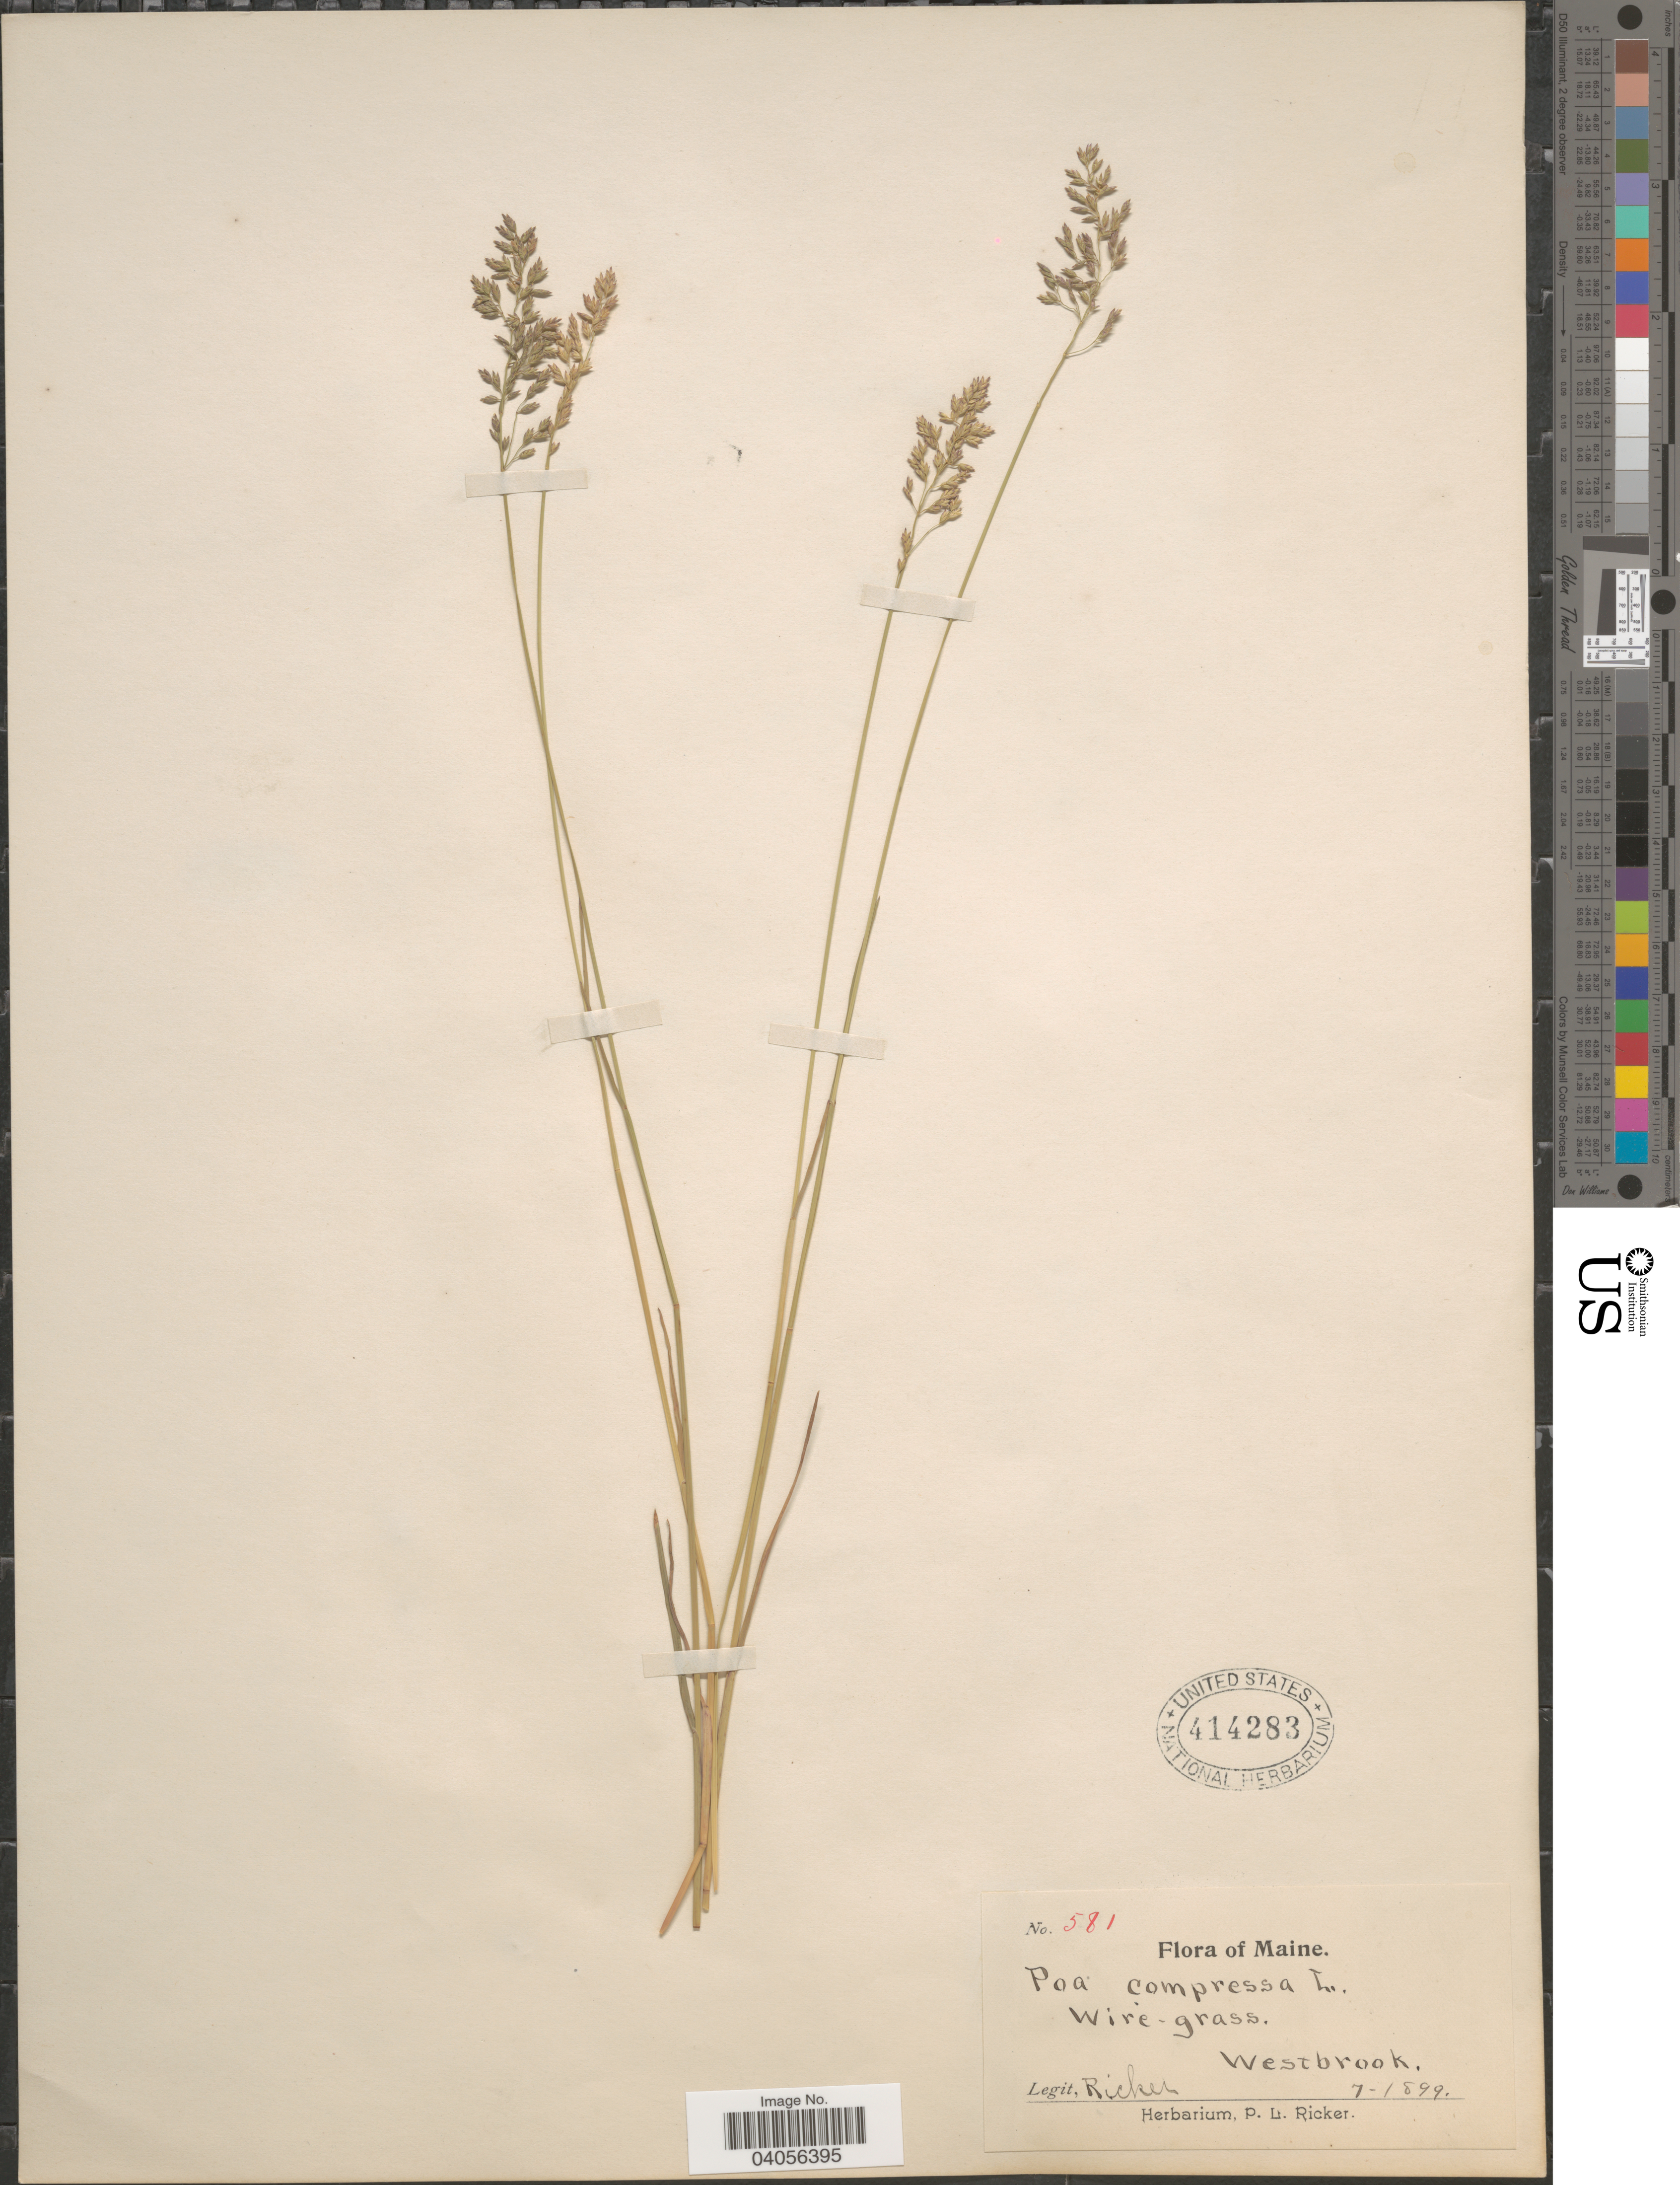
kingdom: Plantae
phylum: Tracheophyta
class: Liliopsida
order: Poales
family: Poaceae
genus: Poa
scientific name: Poa compressa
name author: L.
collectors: Ricker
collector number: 581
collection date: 1899-07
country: United States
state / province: Maine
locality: Westbrook.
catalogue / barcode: US 414283